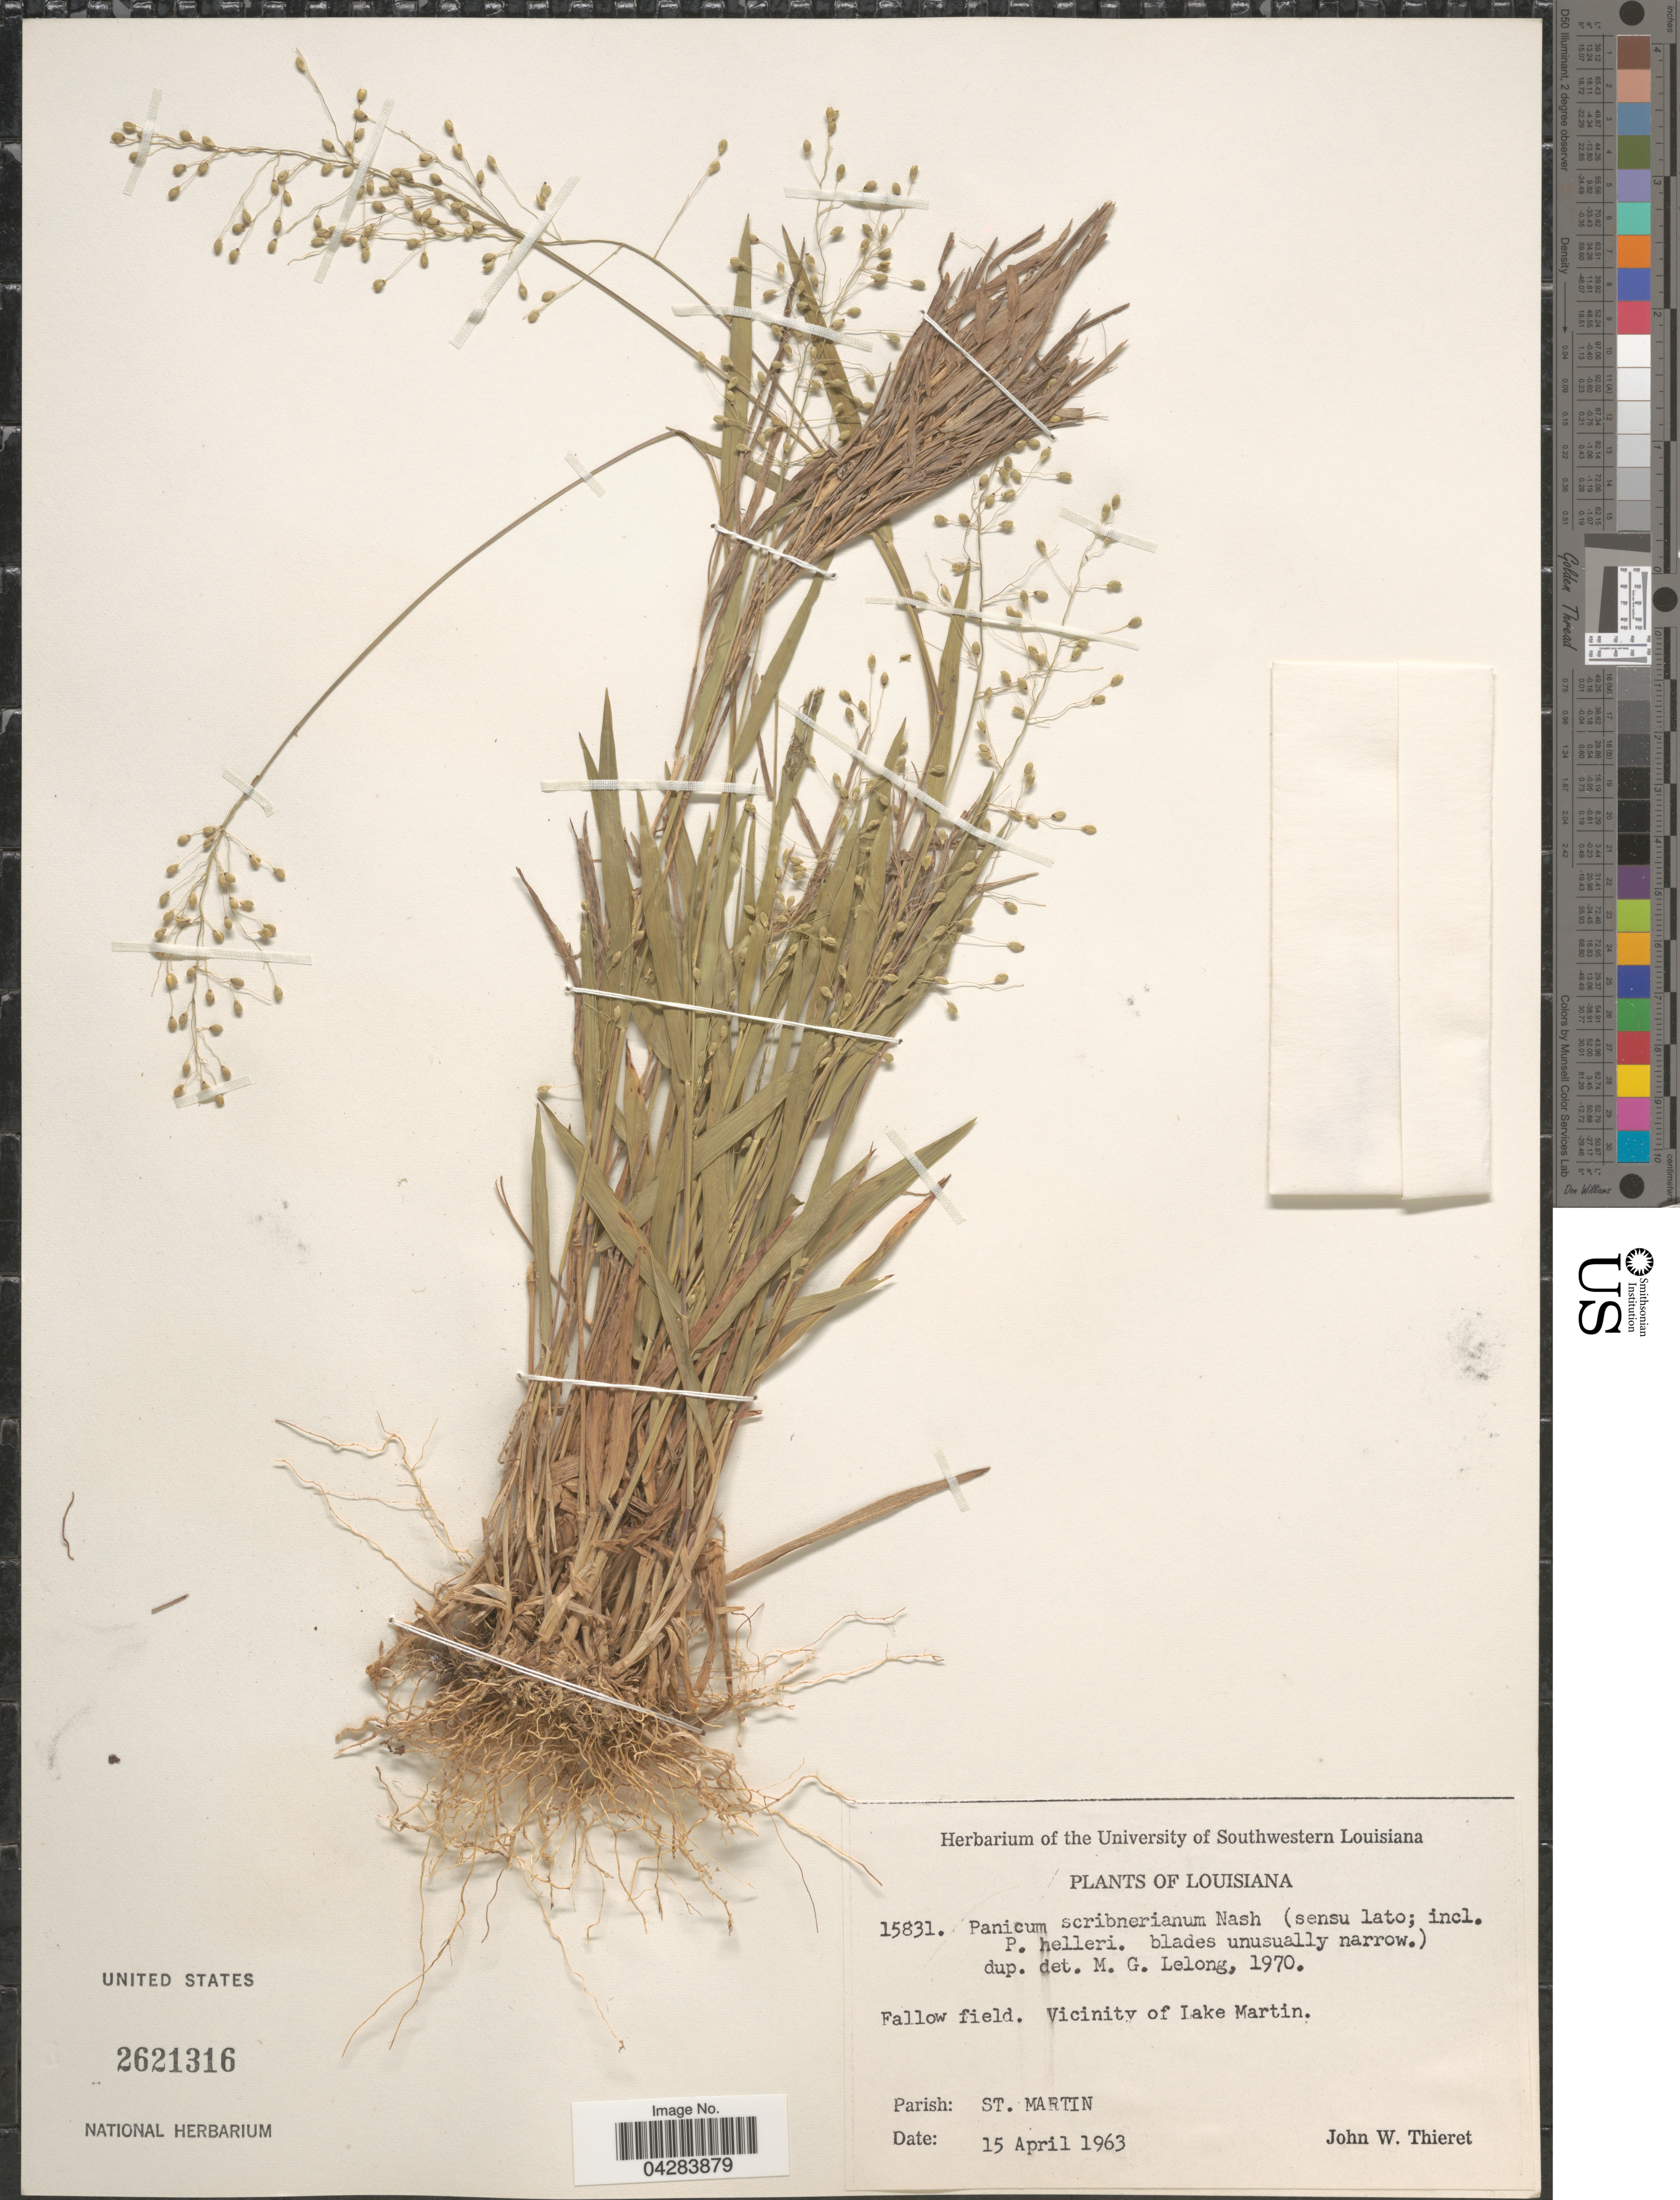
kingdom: Plantae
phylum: Tracheophyta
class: Liliopsida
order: Poales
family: Poaceae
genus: Dichanthelium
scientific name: Dichanthelium oligosanthes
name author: (Schult.) Gould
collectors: J. W. Thieret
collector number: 15831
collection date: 1963-04-15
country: United States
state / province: Louisiana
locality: Fallow field. Vicinity of Lake Martin. Parish: St. Martin.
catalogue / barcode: US 2621316